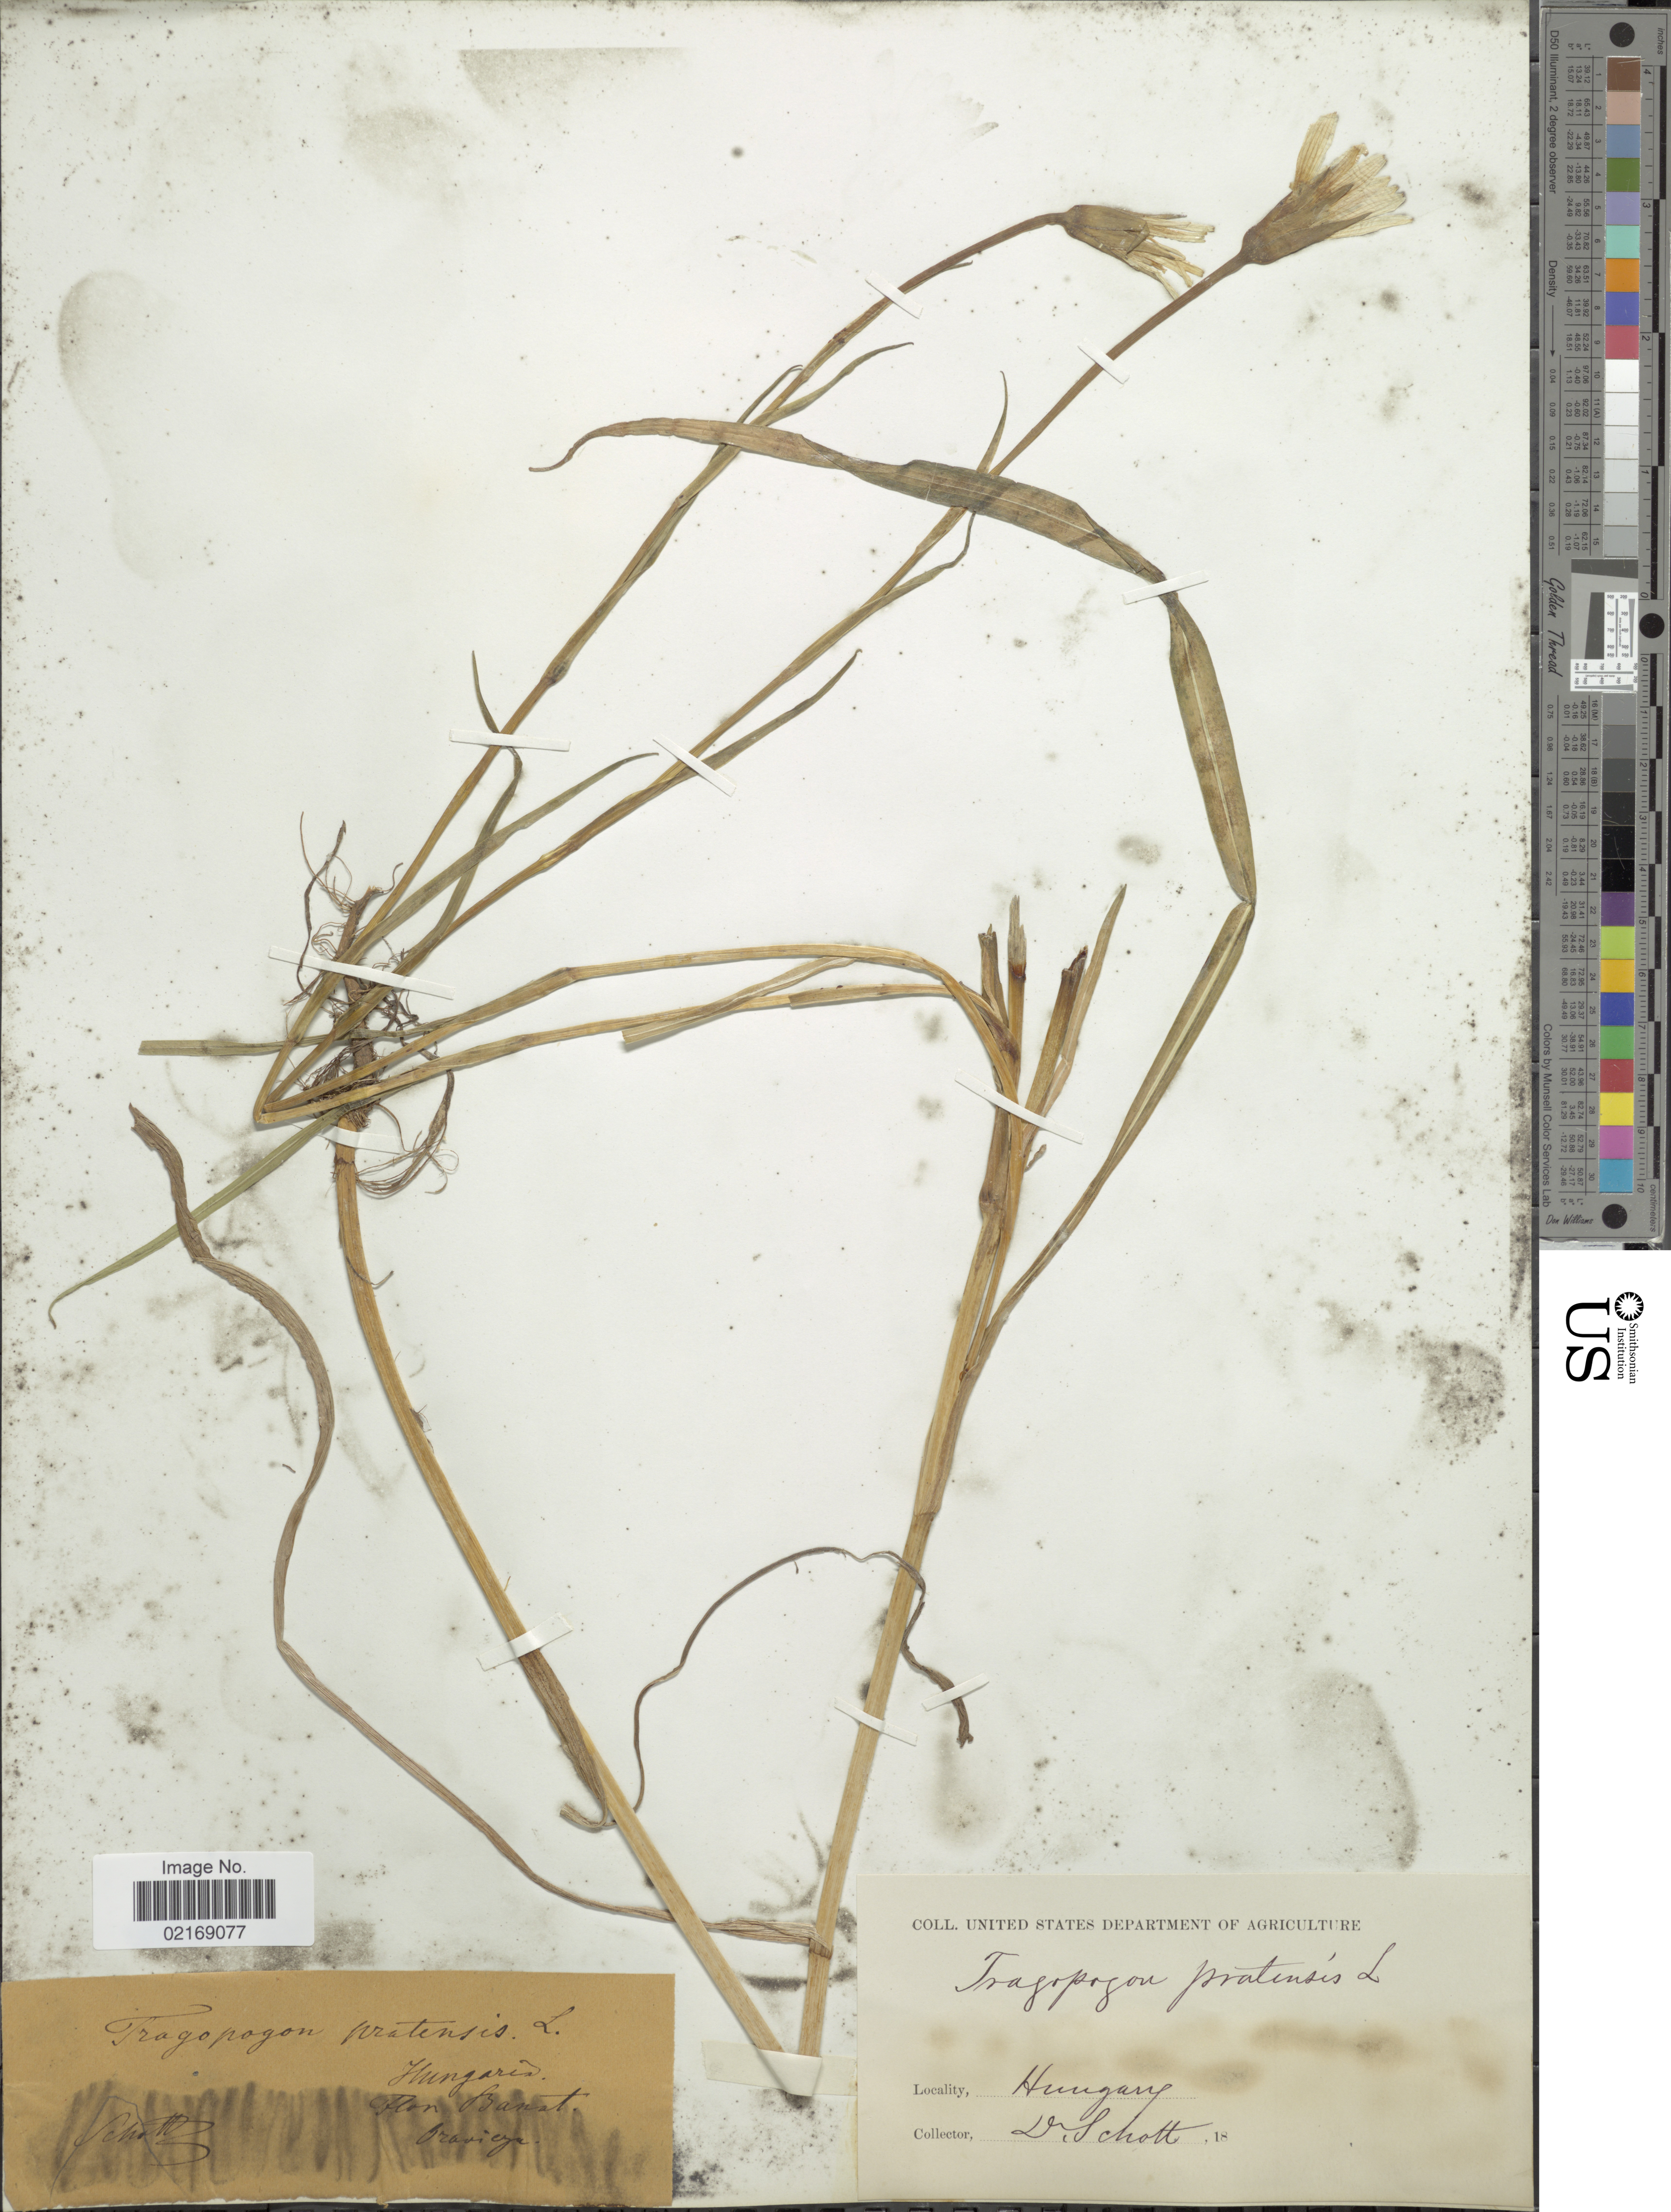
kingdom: Plantae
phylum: Tracheophyta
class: Magnoliopsida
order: Asterales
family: Asteraceae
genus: Tragopogon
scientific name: Tragopogon pratensis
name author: L.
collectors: Schott, --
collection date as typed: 18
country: Romania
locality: Flor. Banat, Oravicza